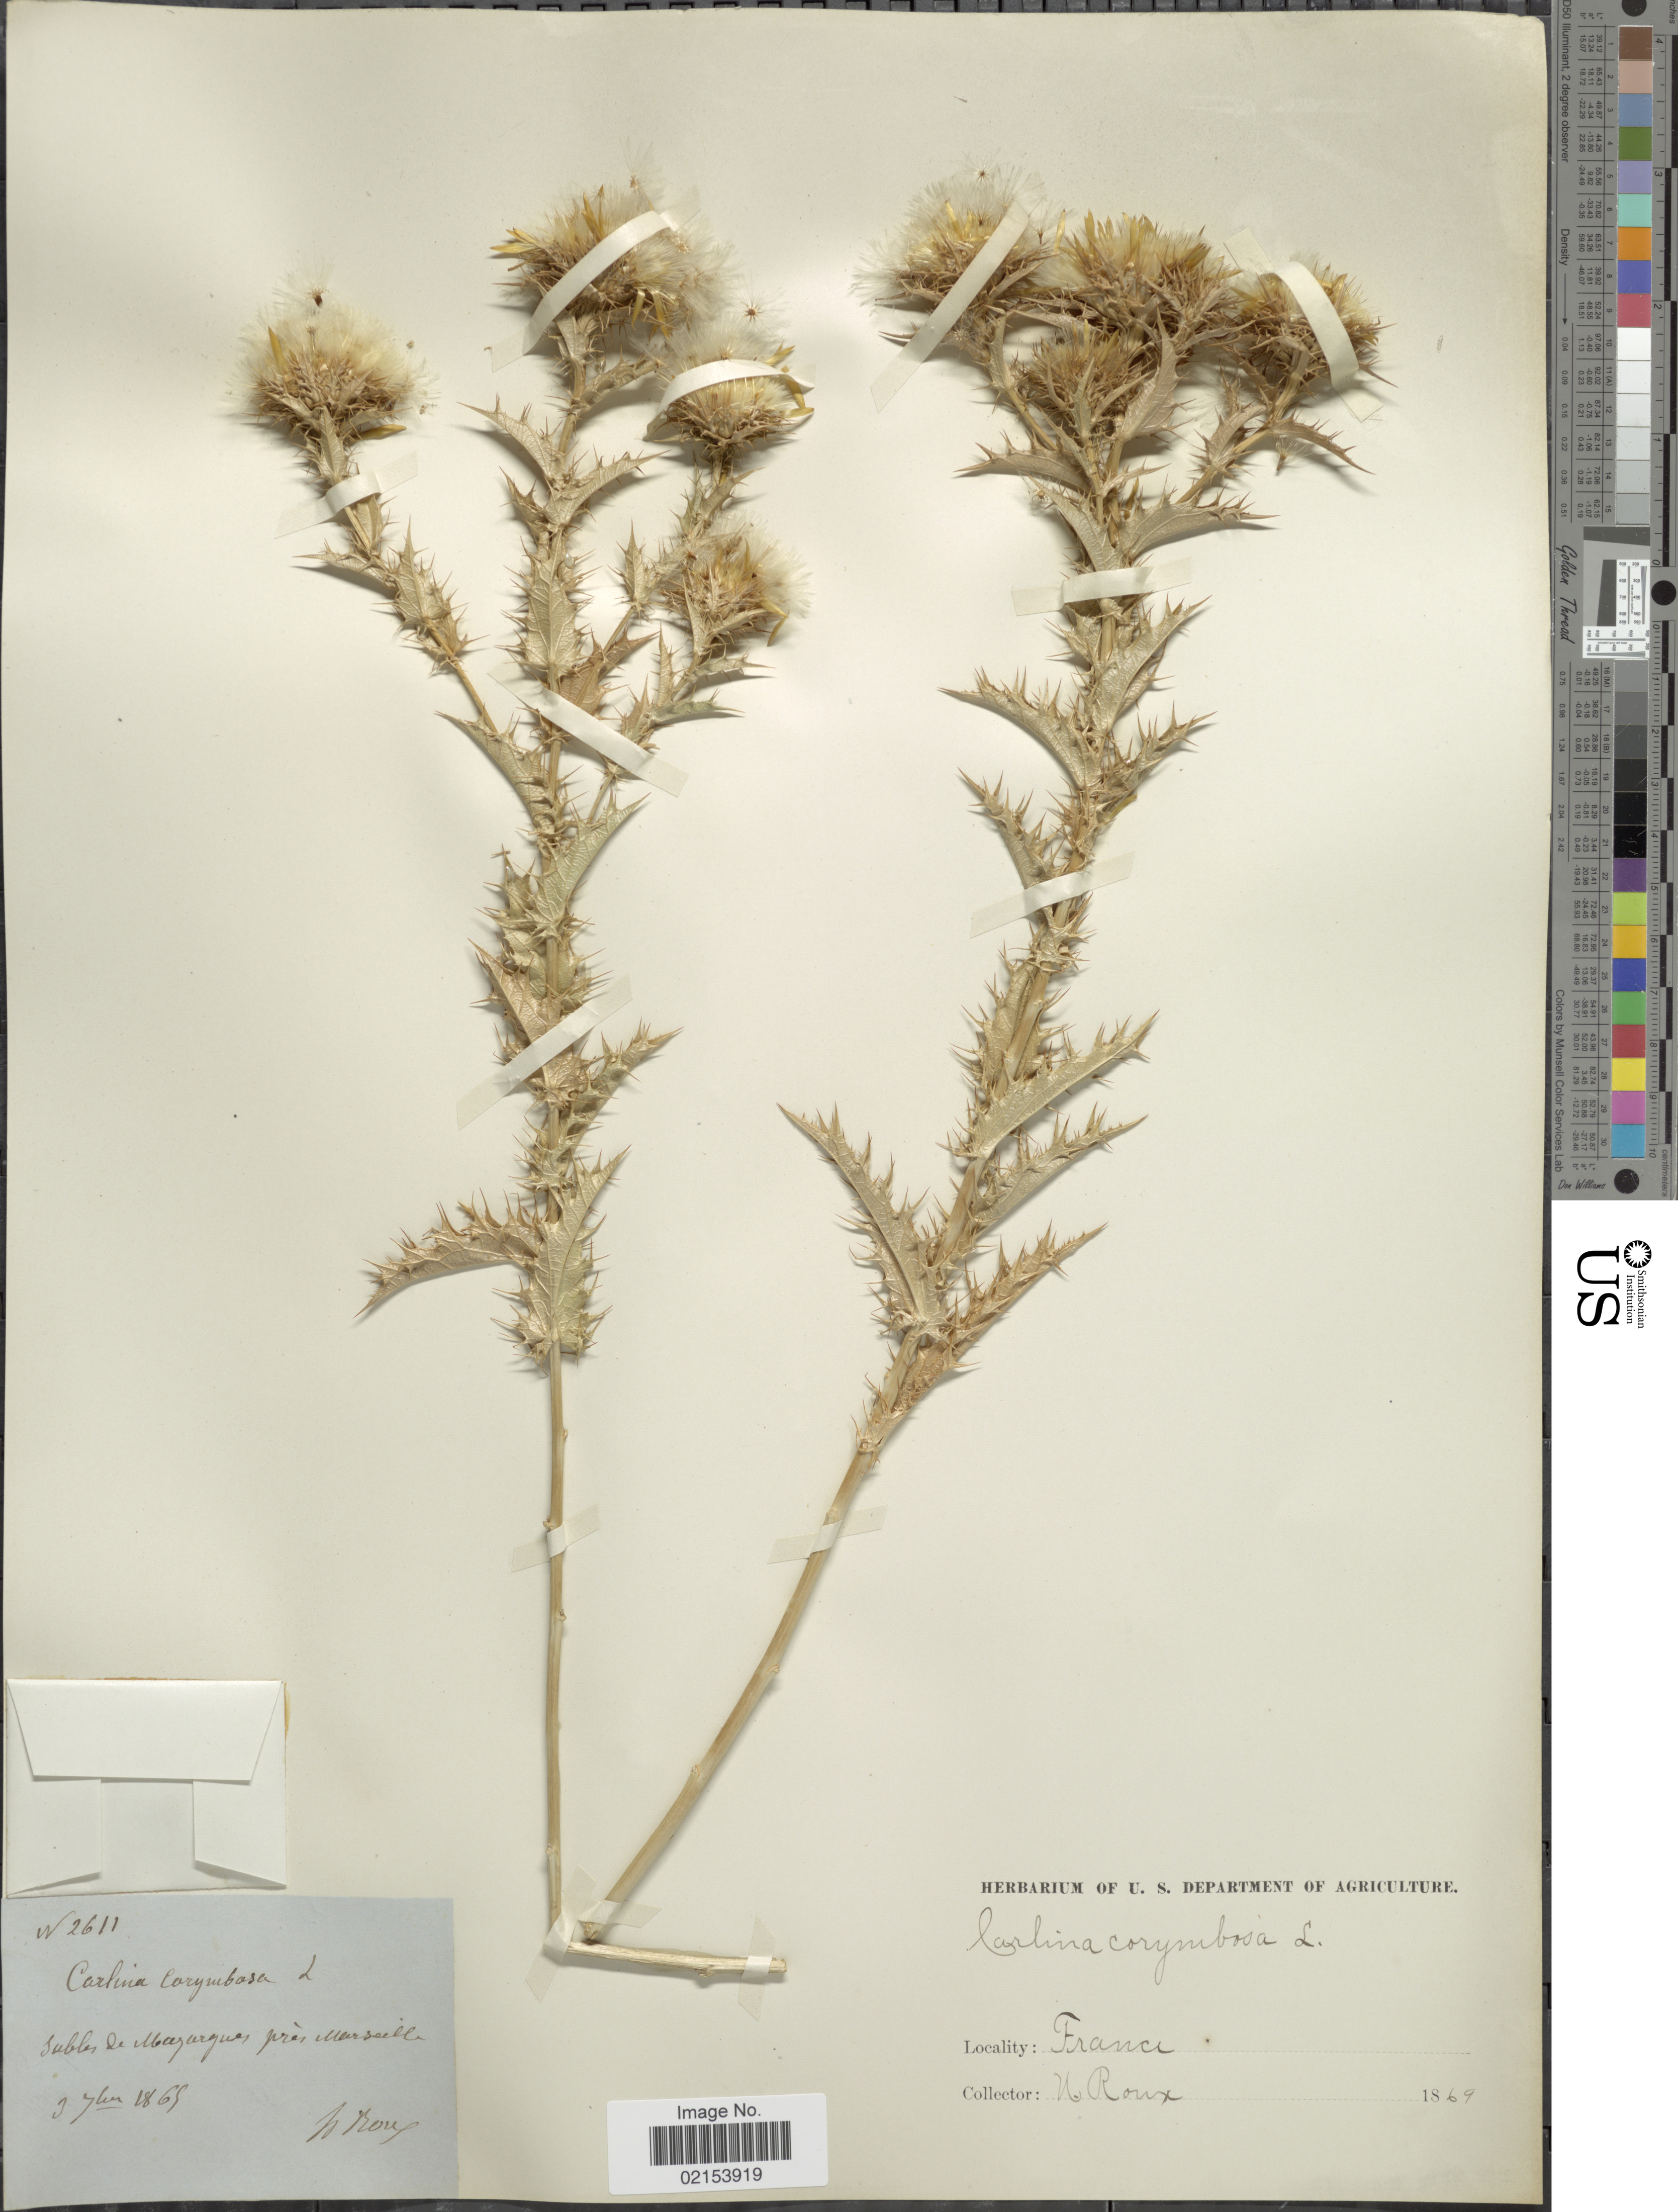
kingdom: Plantae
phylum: Tracheophyta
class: Magnoliopsida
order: Asterales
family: Asteraceae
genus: Carlina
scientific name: Carlina corymbosa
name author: L.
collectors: N. Roux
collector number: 2611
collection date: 1867-09-03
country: France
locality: Sables de Margurgues [interpreted] pres Marseilles